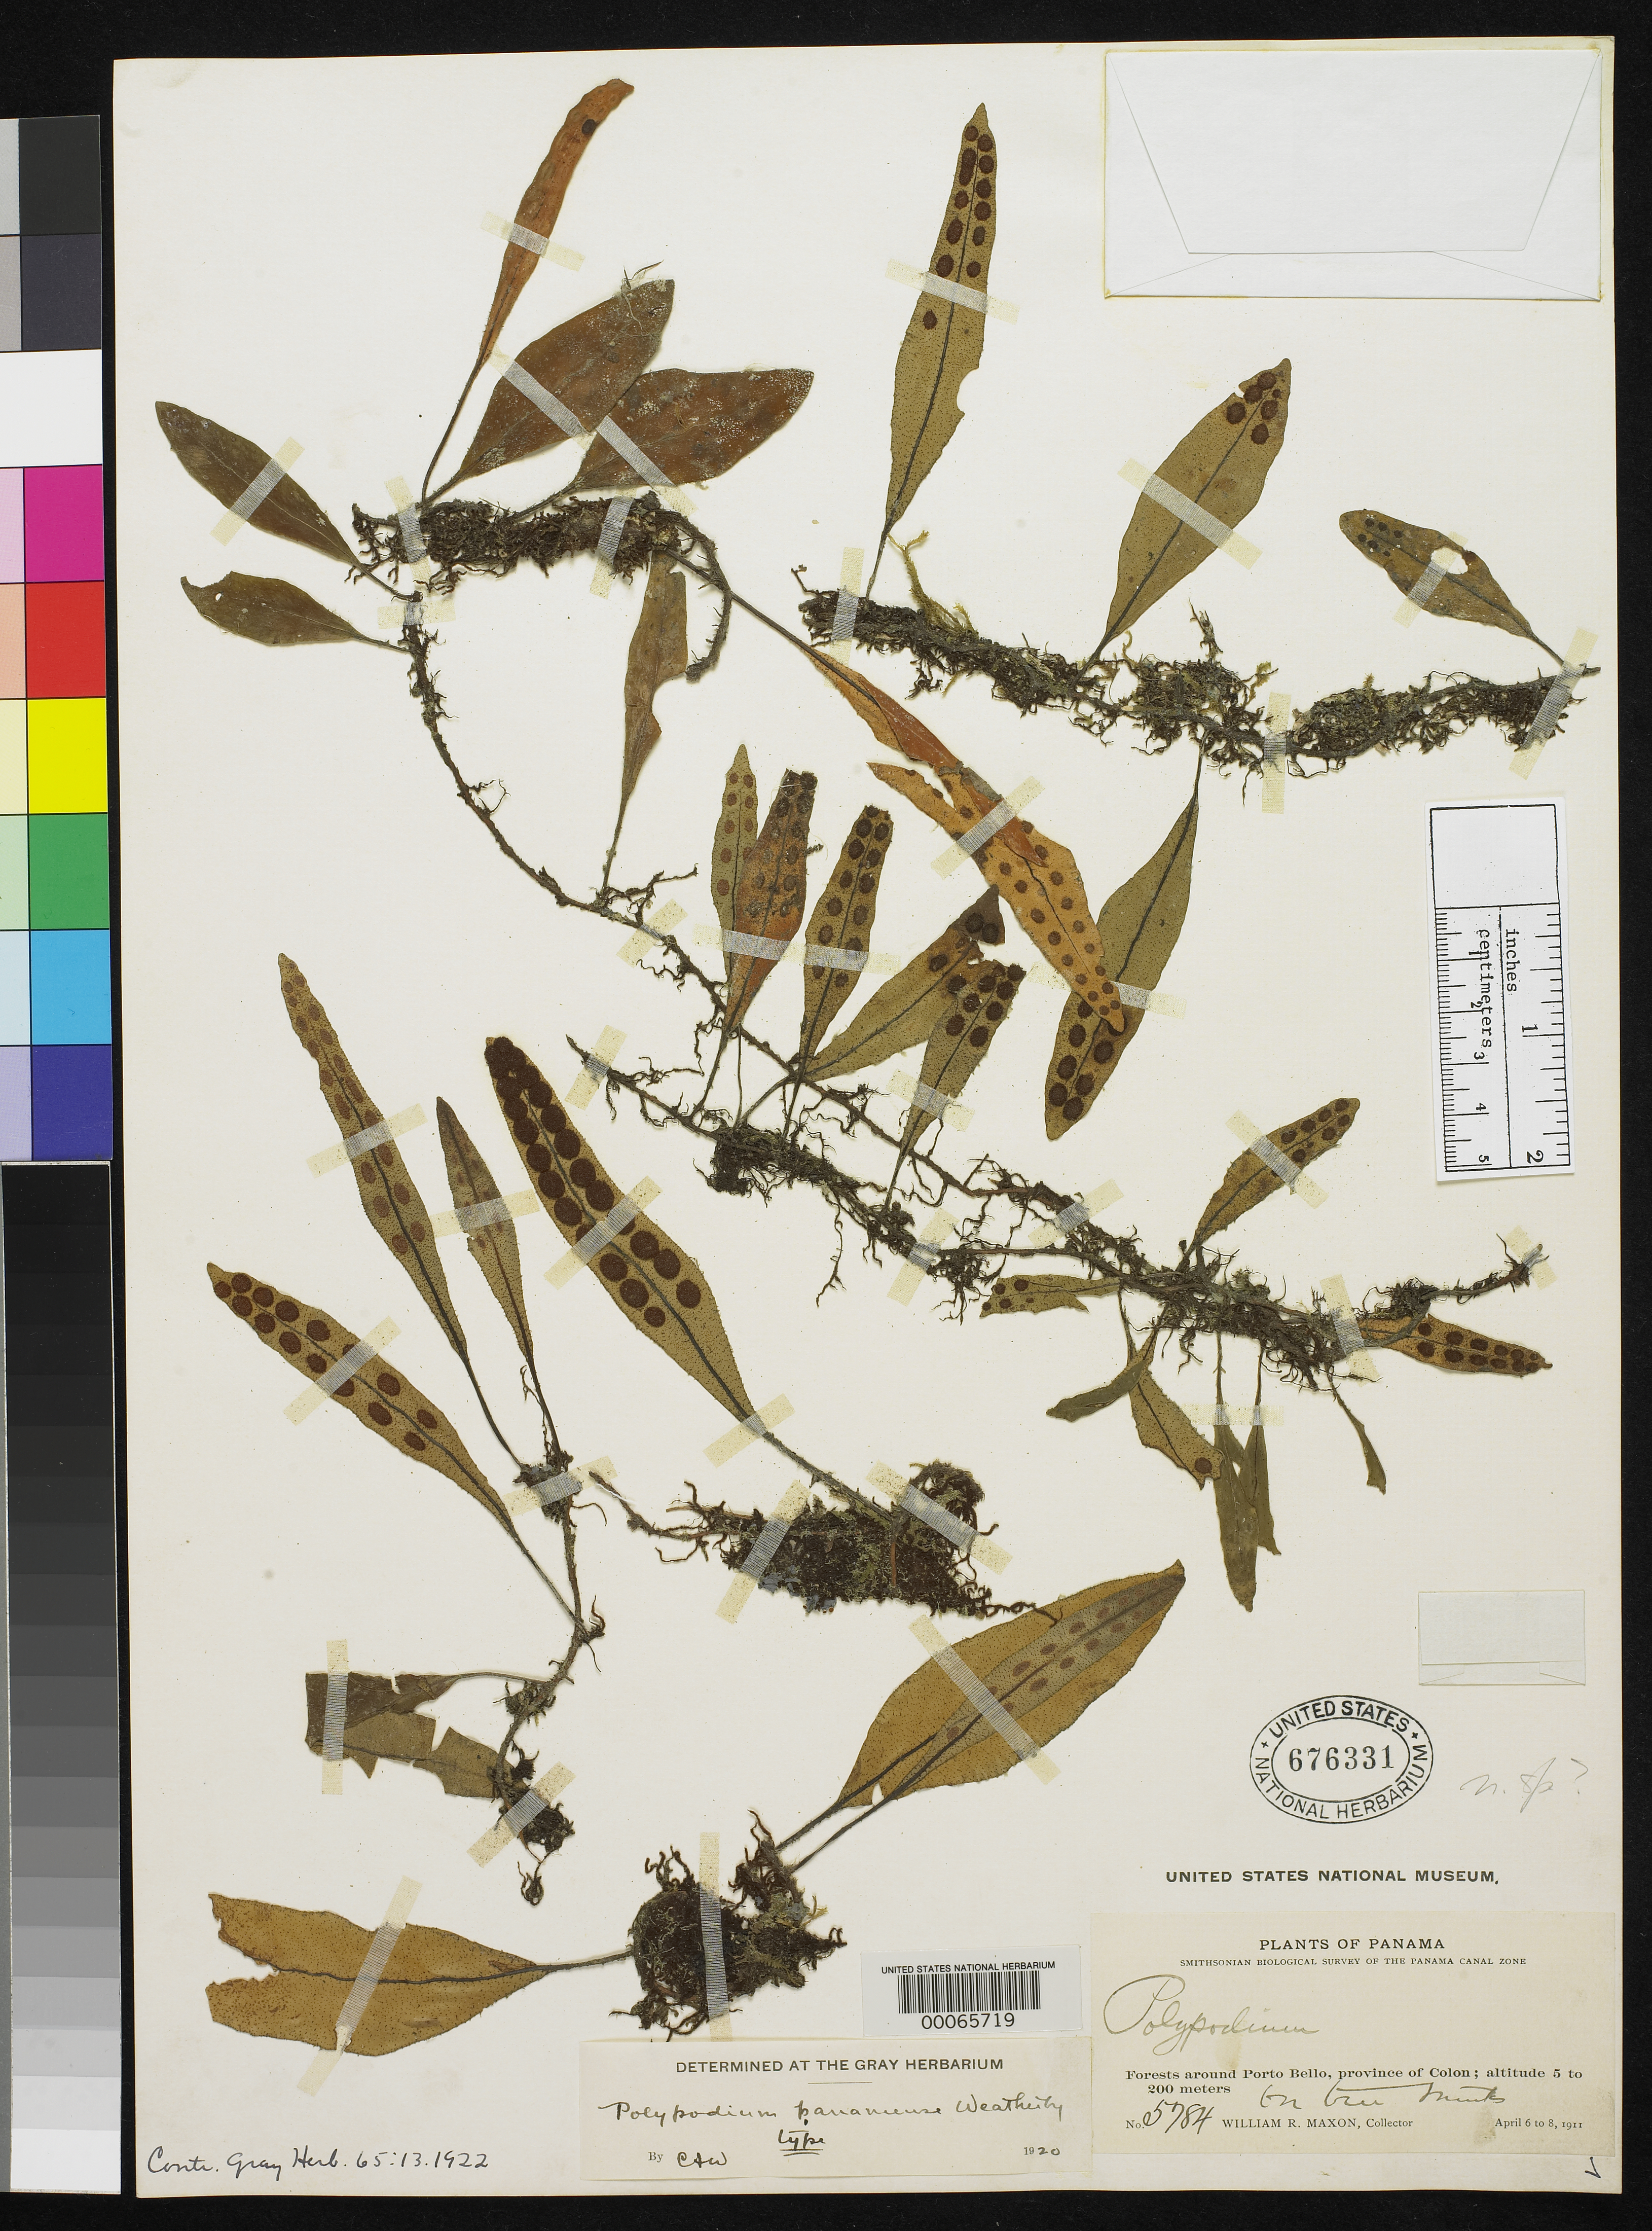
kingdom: Plantae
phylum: Tracheophyta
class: Polypodiopsida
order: Polypodiales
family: Polypodiaceae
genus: Polypodium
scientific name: Polypodium panamense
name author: Weath.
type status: Holotype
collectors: W. R. Maxon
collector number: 5784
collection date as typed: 06 Apr 1911 to 08 Apr 1911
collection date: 1911-04-06/1911-04-08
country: Panama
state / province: Colón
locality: Forests around Portobello.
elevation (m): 5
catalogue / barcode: US 676331